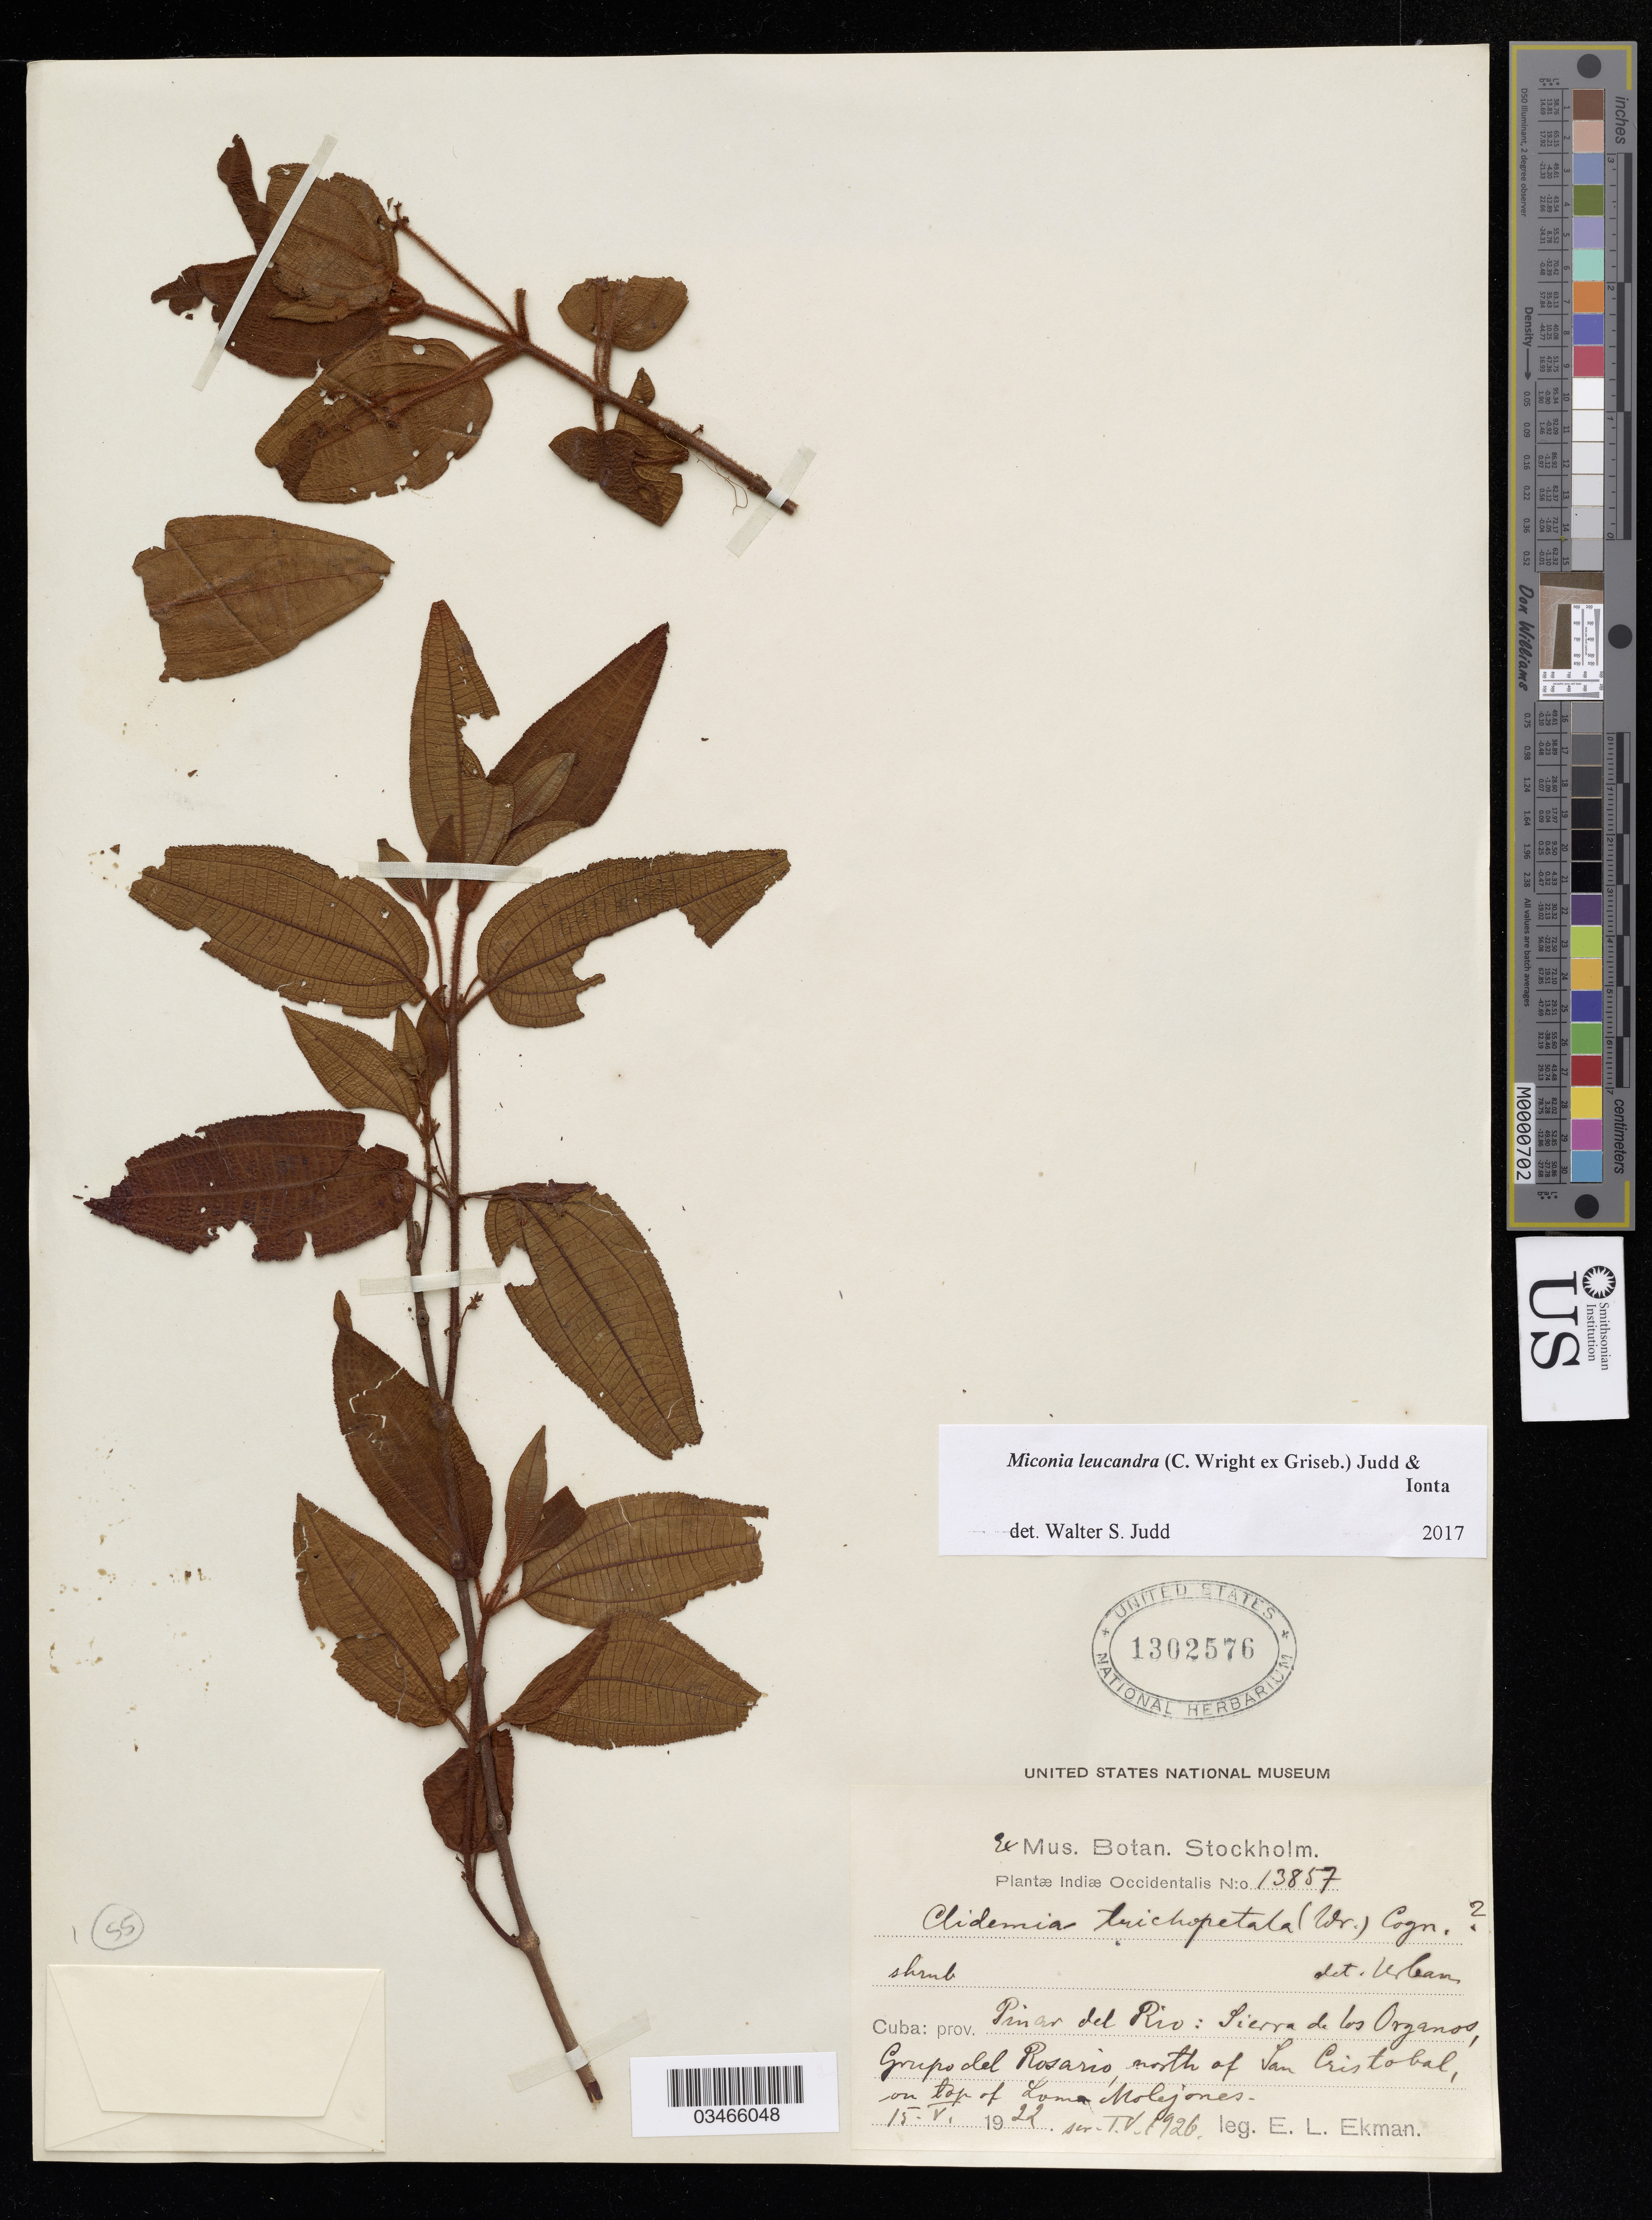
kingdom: Plantae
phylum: Tracheophyta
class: Magnoliopsida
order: Myrtales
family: Melastomataceae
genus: Miconia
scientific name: Miconia leucandra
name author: (C. Wright ex Griseb.) Judd & Ionta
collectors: E. L. Ekman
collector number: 13857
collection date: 1922-05-15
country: Cuba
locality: Prob. Pinar del Rio: Sierra de los Organos, Grupo del Rosario, north of San Cristobal, on top of Loma Molejones.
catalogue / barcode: US 1302576